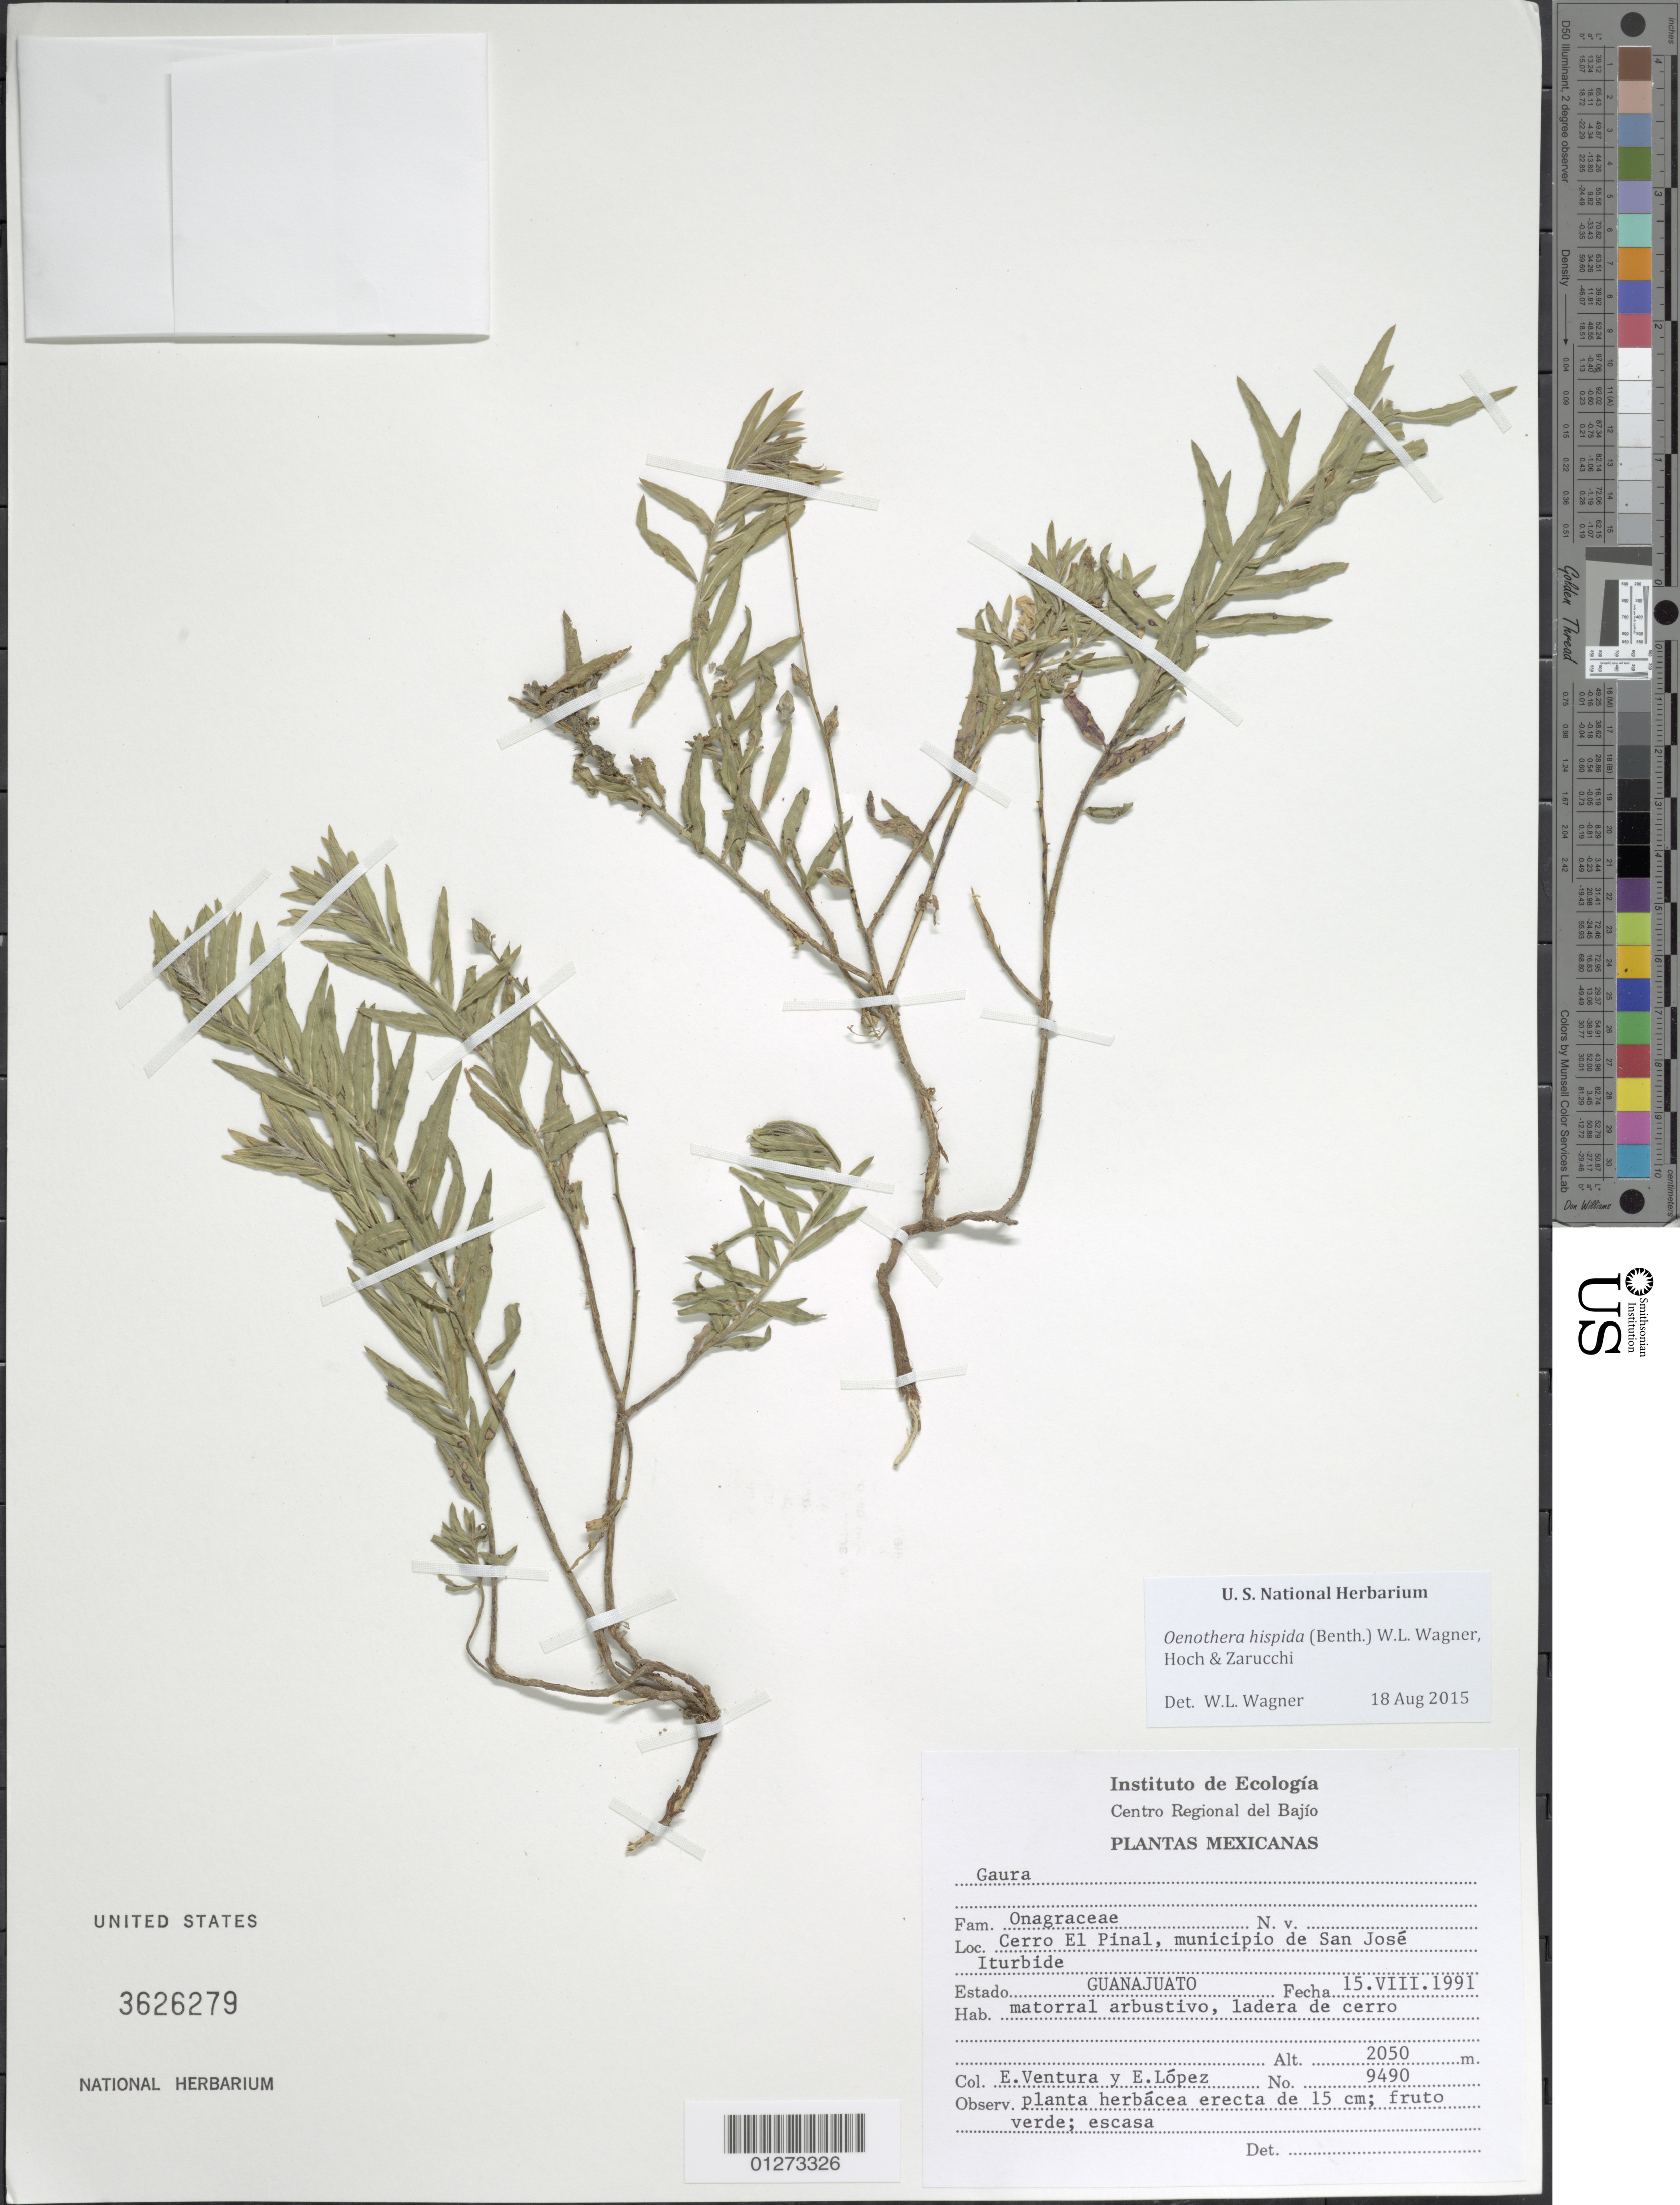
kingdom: Plantae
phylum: Tracheophyta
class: Magnoliopsida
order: Myrtales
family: Onagraceae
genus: Oenothera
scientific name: Oenothera hispida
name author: (Benth.) W.L. Wagner et al.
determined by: Wagner, W. L., (BOT), Smithsonian Institution - National Museum of Natural History (UNITED STATES)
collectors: E. Ventura & E. López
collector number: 9490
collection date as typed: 15.VIII.1991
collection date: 1991-08-15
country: Mexico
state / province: Guanajuato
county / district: San Jose Iturbide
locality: Cerro El Pinal.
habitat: Matorral arbustivo, ladera de cerro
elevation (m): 2050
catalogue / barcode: US 3626279